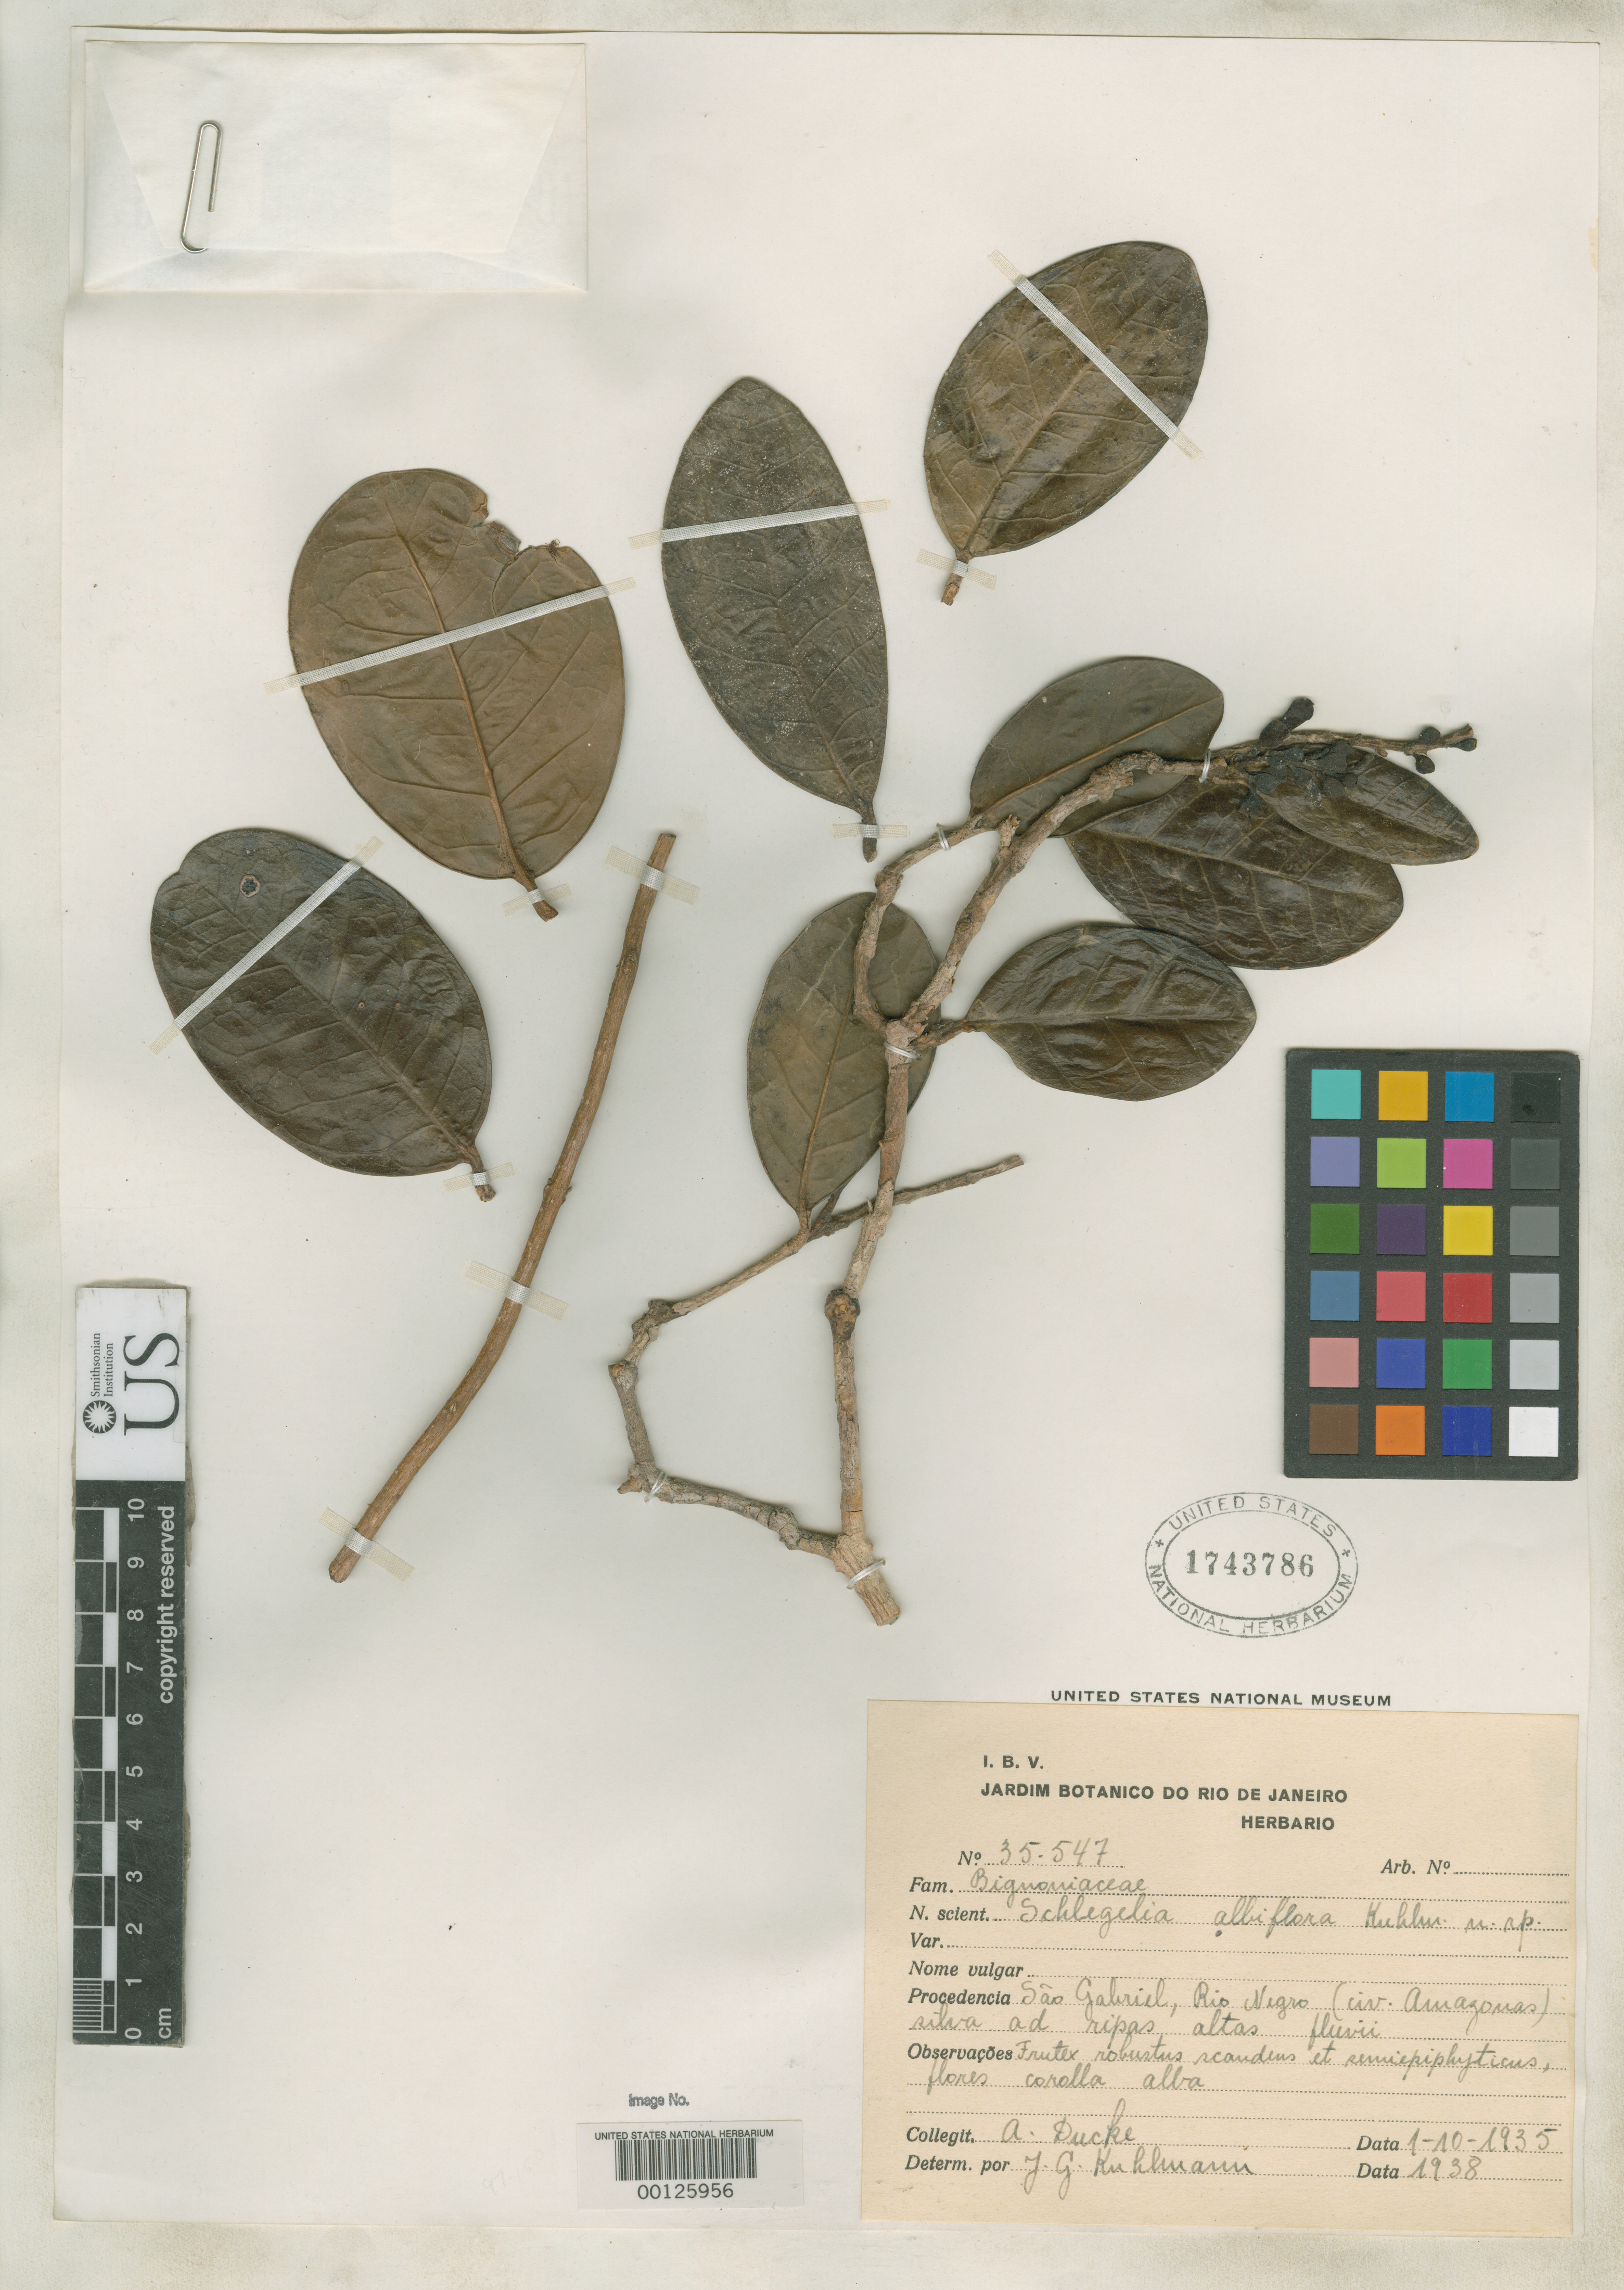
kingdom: Plantae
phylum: Tracheophyta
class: Magnoliopsida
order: Lamiales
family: Schlegeliaceae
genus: Schlegelia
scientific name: Schlegelia albiflora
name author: Kuhlm.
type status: Type Collection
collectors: A. Ducke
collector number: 35547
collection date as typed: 01 Oct 1935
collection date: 1935-10-01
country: Brazil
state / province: Amazonas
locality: San Gabriel, Rio Negro.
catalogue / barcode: US 1743786